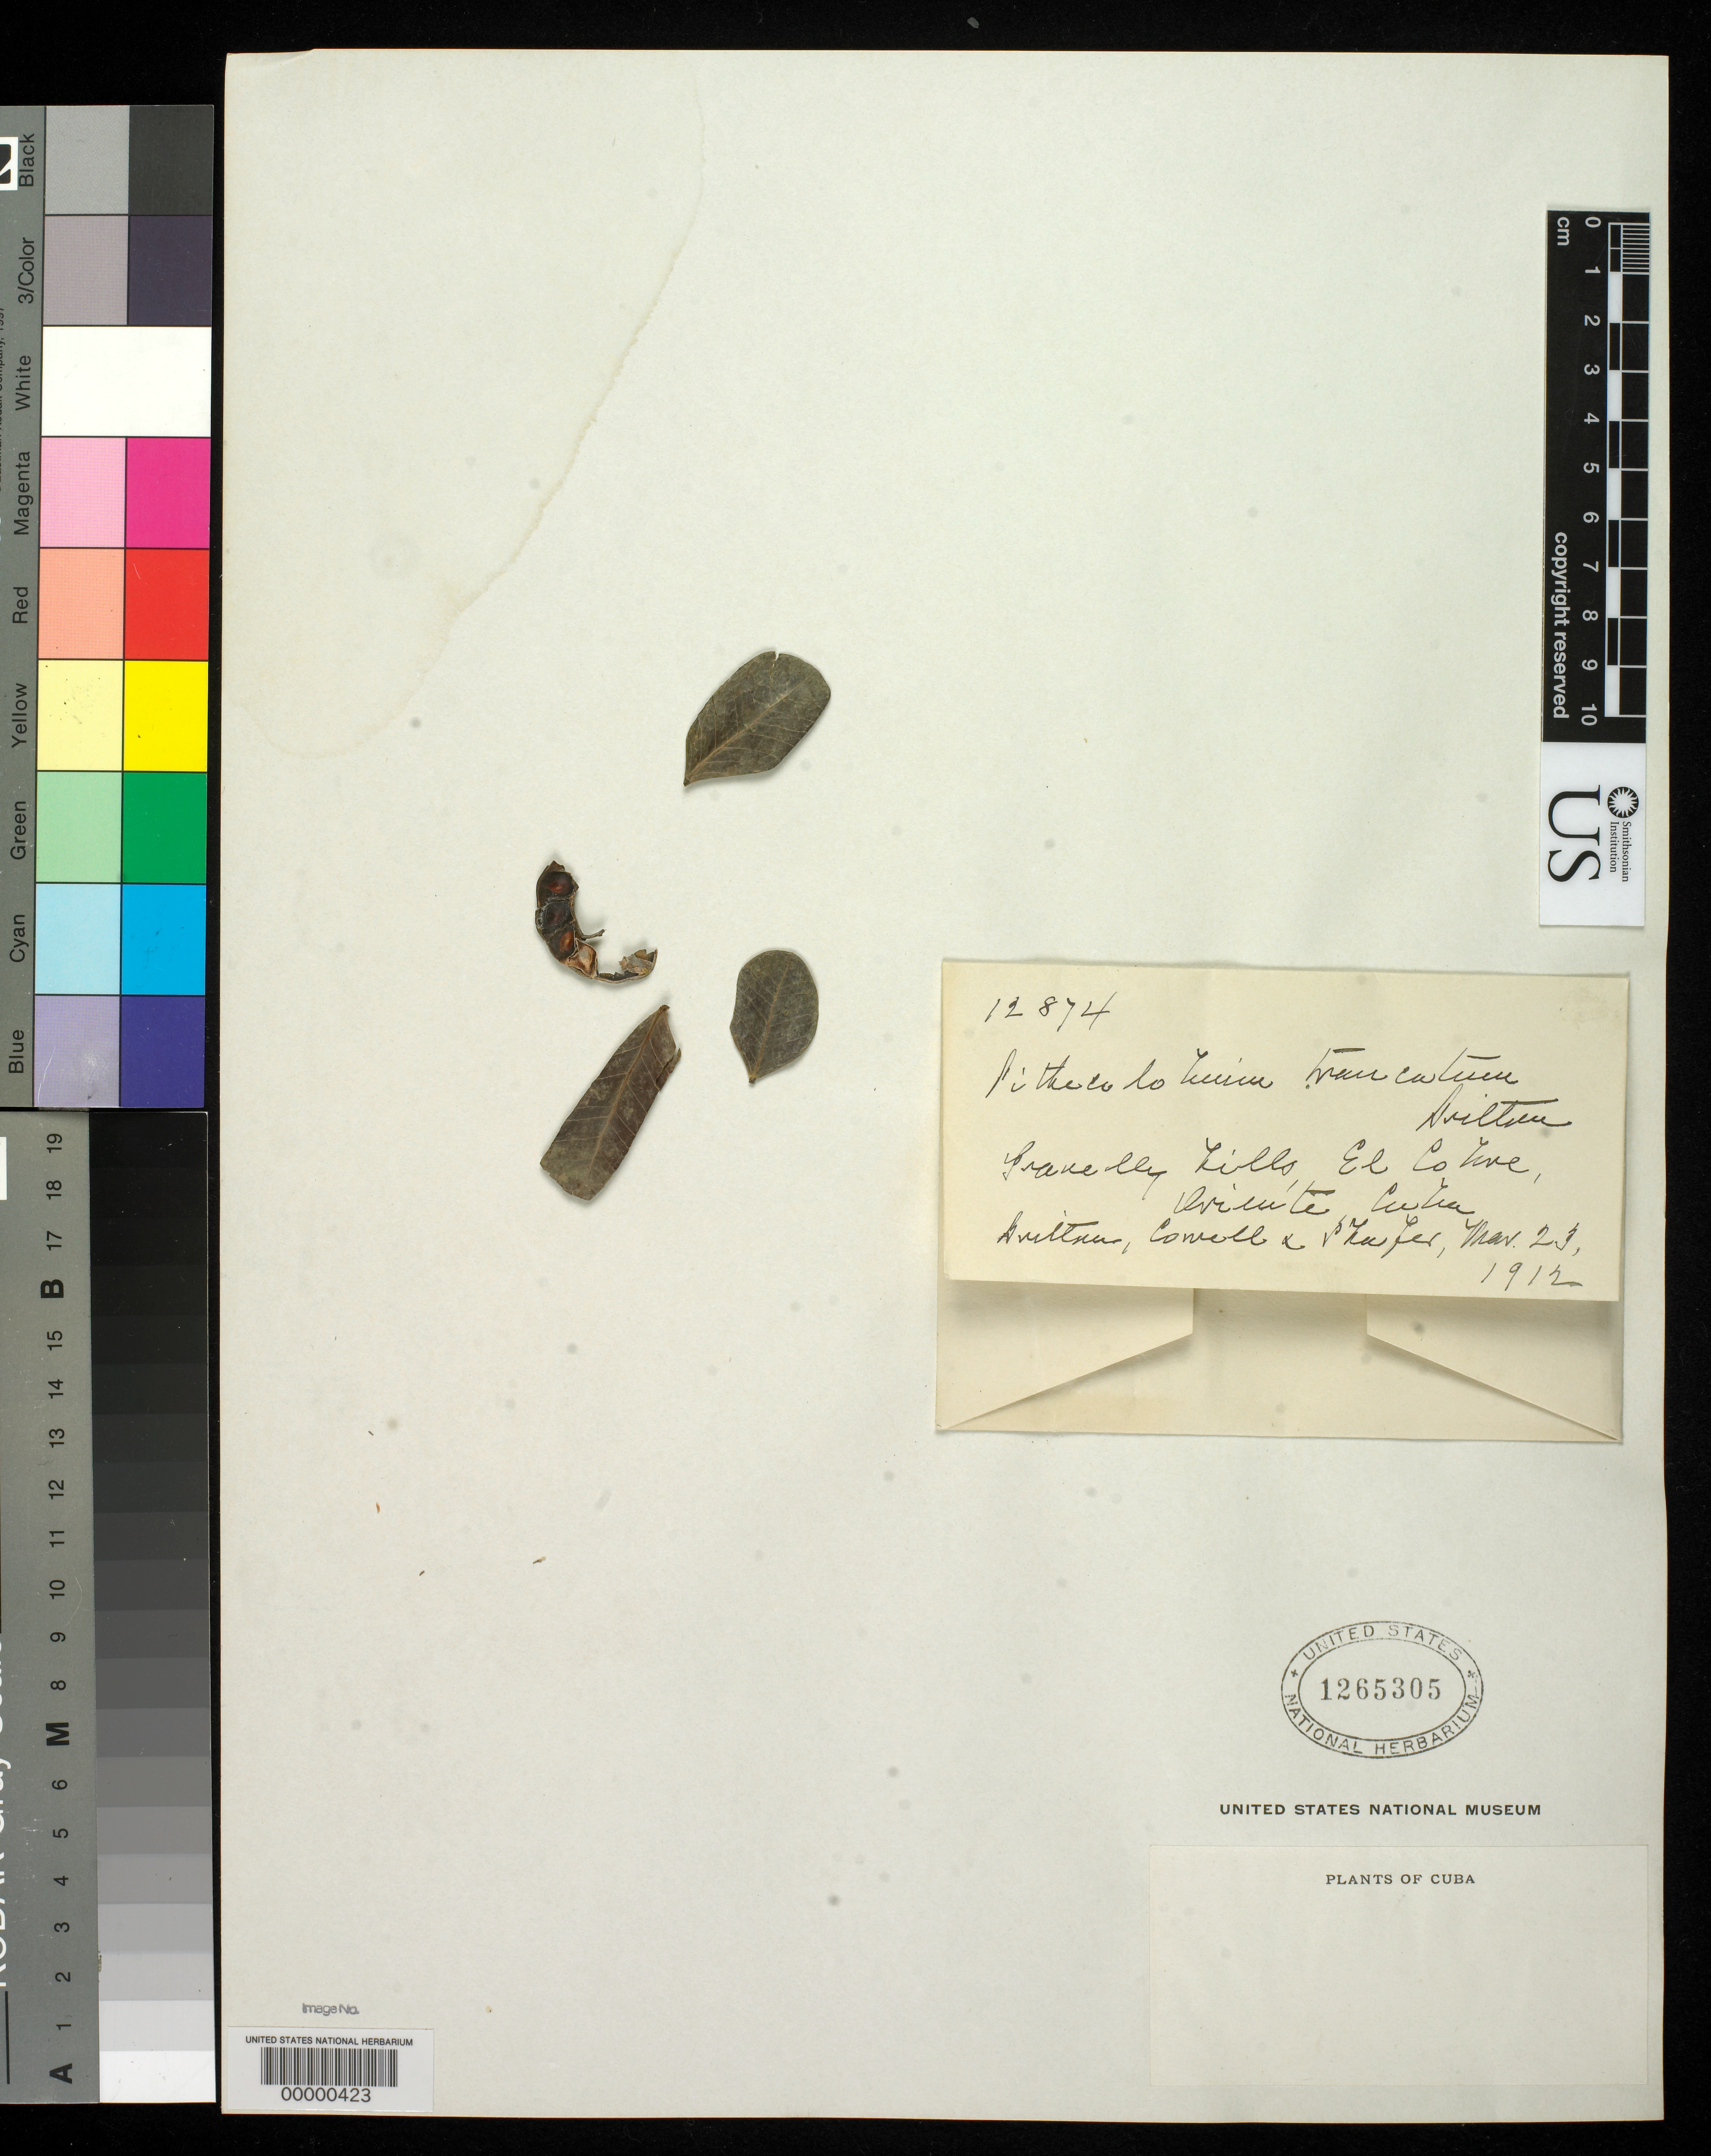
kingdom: Plantae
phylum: Tracheophyta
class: Magnoliopsida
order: Fabales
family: Fabaceae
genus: Pithecellobium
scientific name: Pithecellobium truncatum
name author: Britton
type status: Type Fragment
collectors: N. Britton, J. F. Cowell & J. A. Shafer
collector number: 12874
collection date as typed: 23 Mar 1912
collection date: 1912-03-23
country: Cuba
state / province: Oriente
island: Greater Antilles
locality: El Cobre.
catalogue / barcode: US 1265305